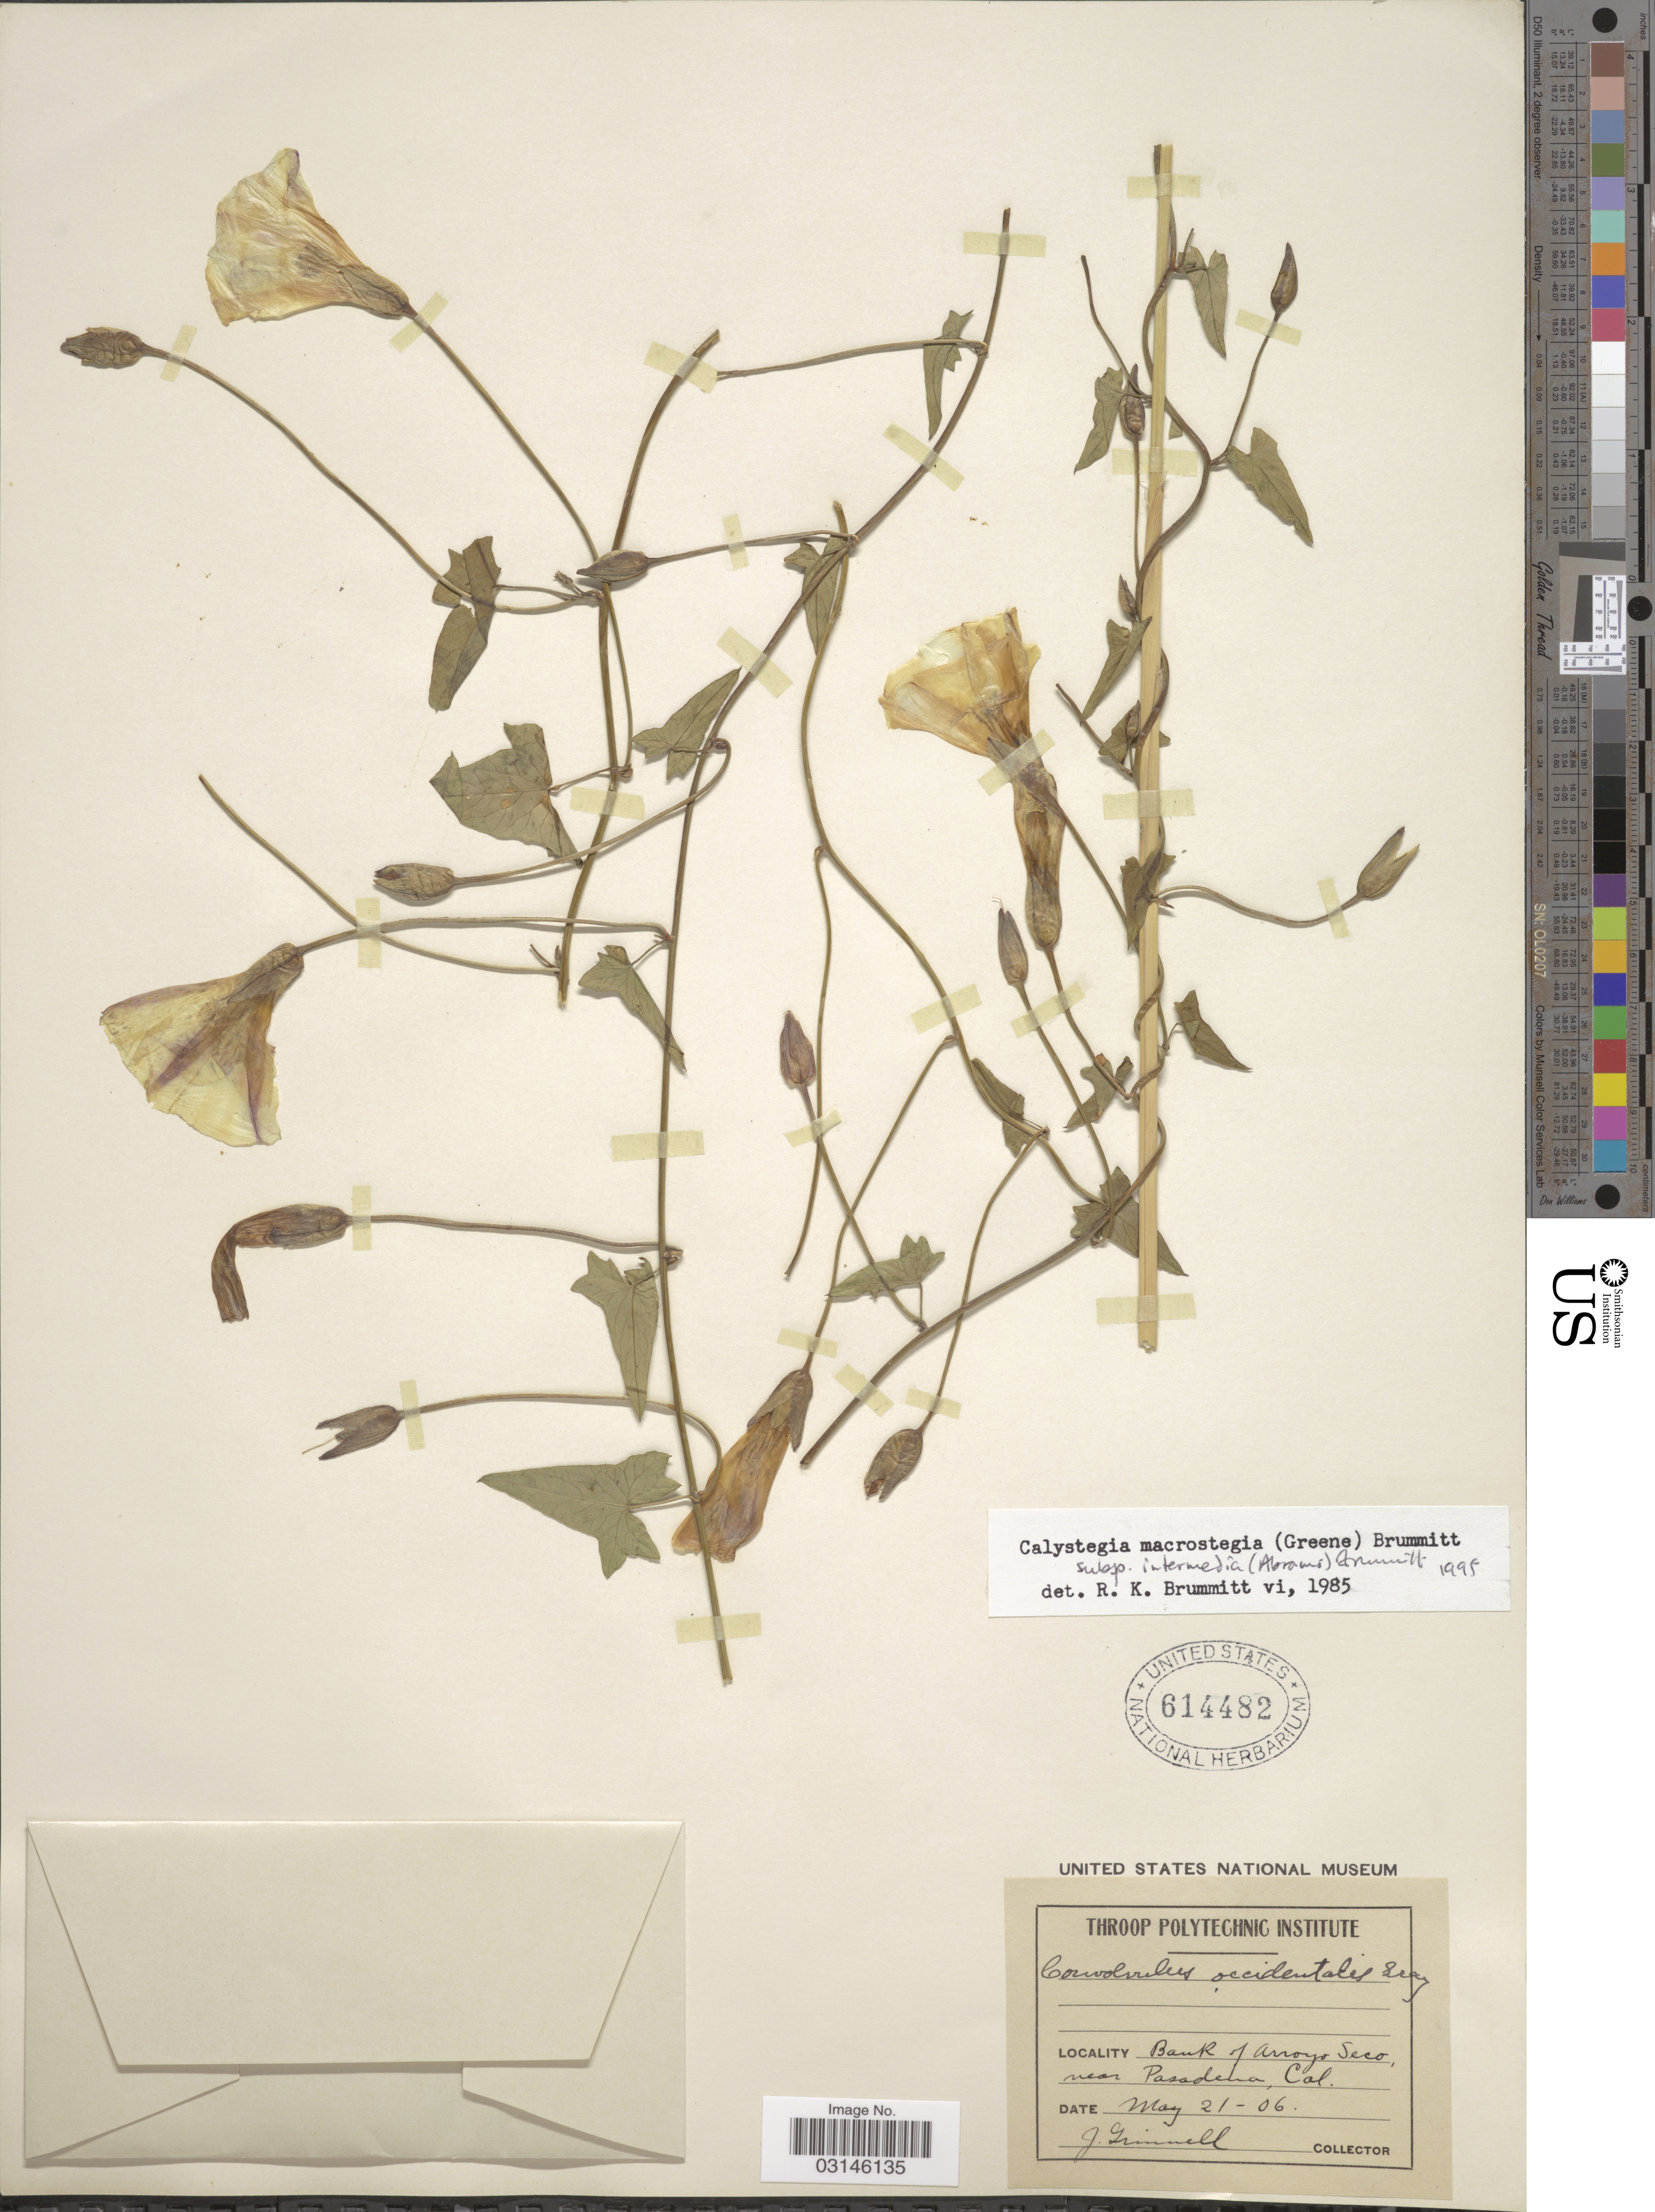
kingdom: Plantae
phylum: Tracheophyta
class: Magnoliopsida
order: Solanales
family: Convolvulaceae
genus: Calystegia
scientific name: Calystegia macrostegia subsp. intermedia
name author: (Abrams) Brummitt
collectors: J. Grinnell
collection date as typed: Transcribed d/m/y: 21/5/6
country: United States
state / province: California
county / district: Los Angeles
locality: Bank of Arroyo Seco, near Pasadena.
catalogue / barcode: US 614482